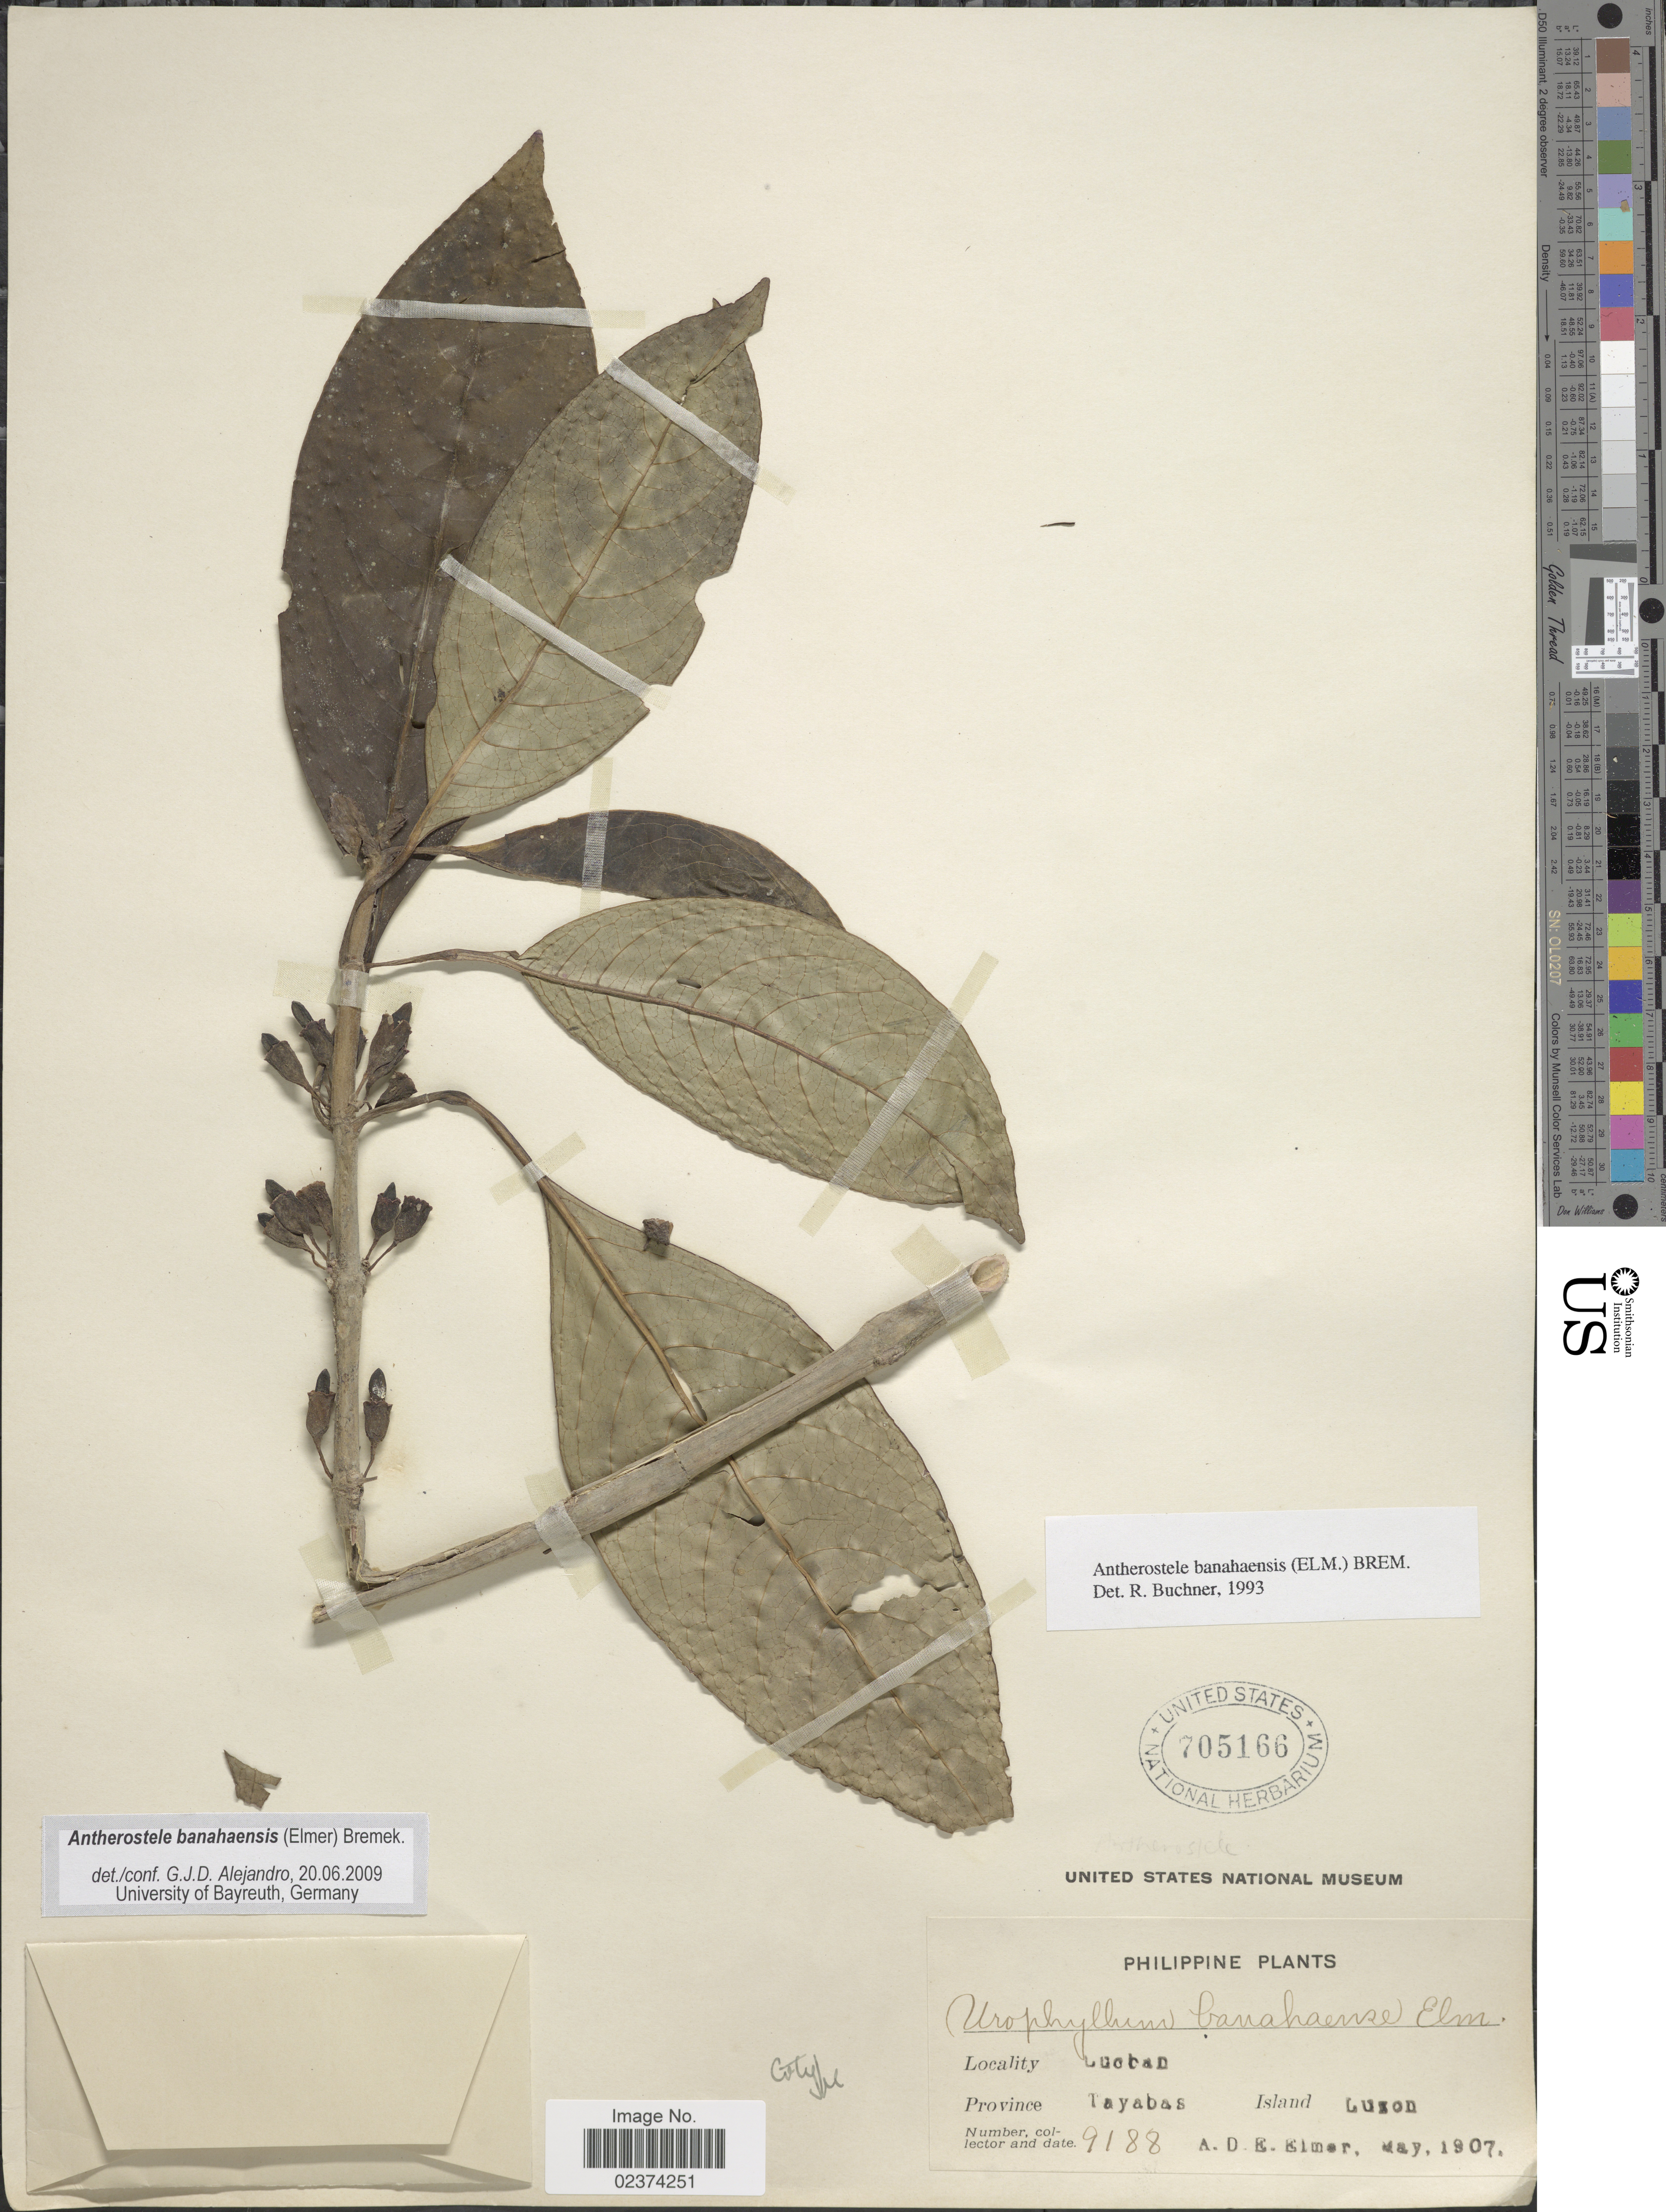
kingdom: Plantae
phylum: Tracheophyta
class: Magnoliopsida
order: Gentianales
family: Rubiaceae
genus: Antherostele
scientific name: Antherostele banahaensis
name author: (Elmer) Bremek.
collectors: A. D. E. Elmer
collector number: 9188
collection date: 1907-05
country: Philippines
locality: Lucban. Province Tayabas. Island Luzon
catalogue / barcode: US 705166